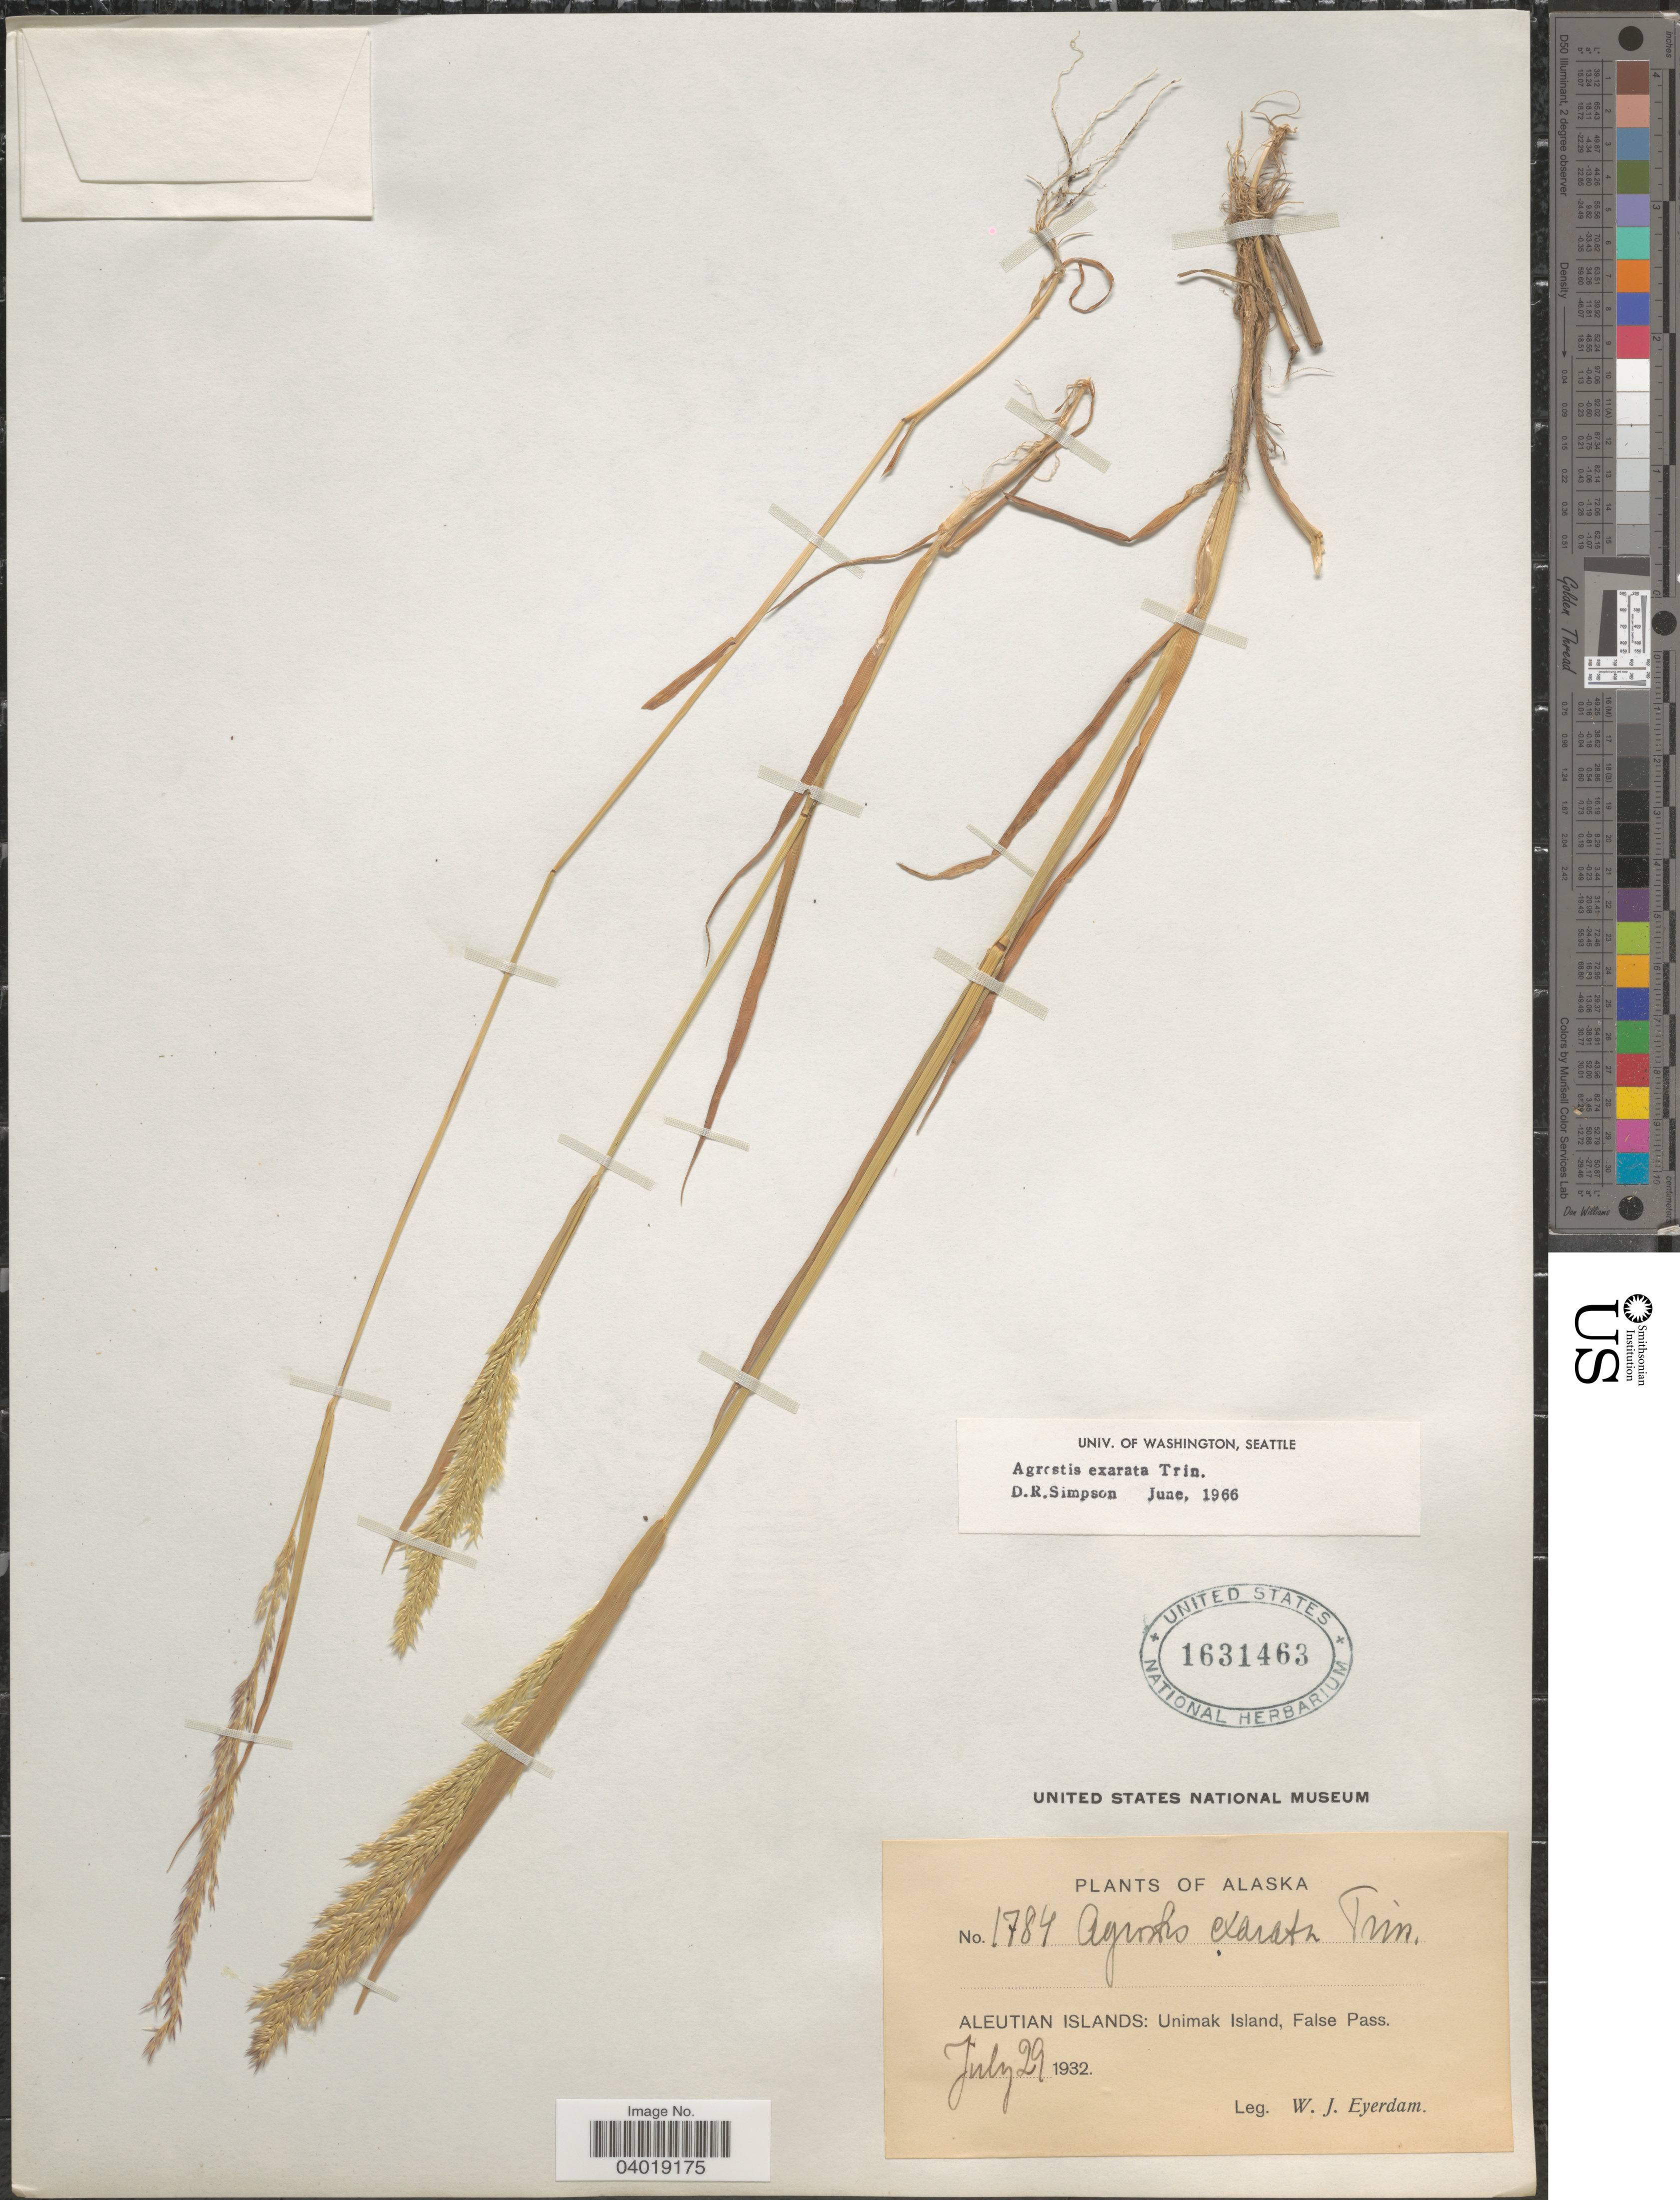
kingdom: Plantae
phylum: Tracheophyta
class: Liliopsida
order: Poales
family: Poaceae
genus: Agrostis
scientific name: Agrostis exarata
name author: Trin.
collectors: W. J. Eyerdam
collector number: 1784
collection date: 1932-07-29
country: United States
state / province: Alaska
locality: Aleutian Islands: Unimak Island, False Pass.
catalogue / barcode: US 1631463